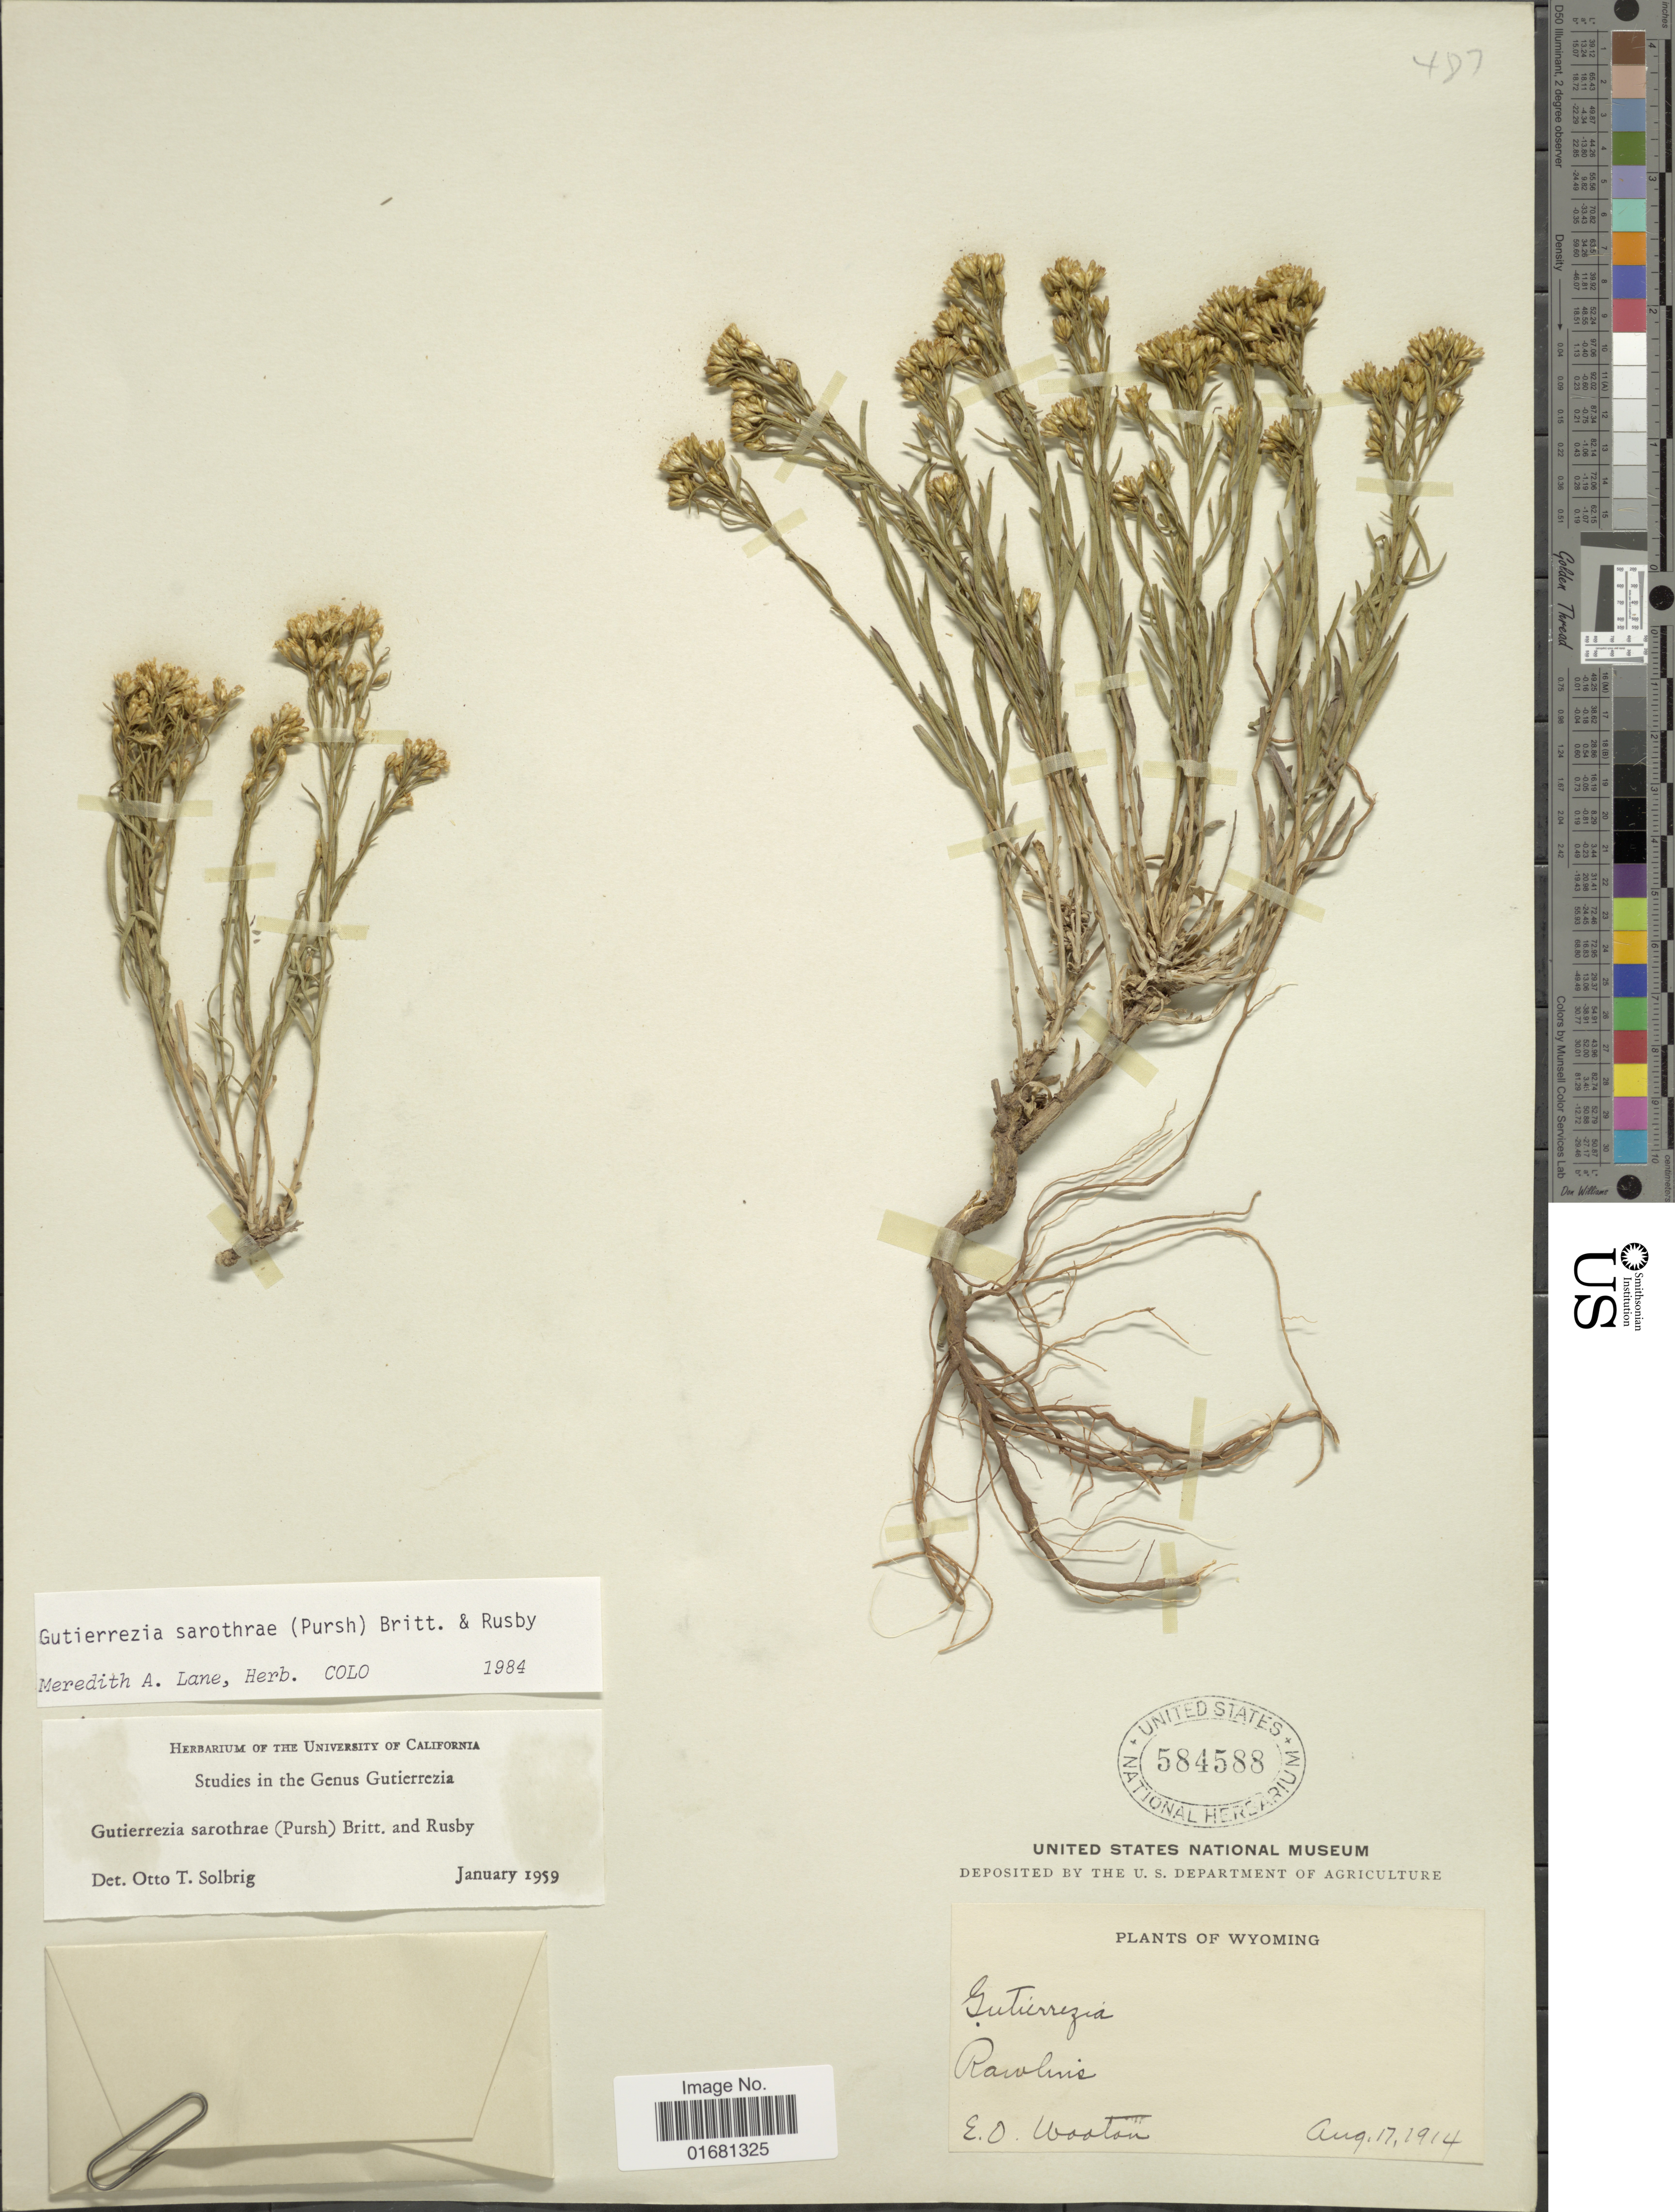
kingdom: Plantae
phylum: Tracheophyta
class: Magnoliopsida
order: Asterales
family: Asteraceae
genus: Gutierrezia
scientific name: Gutierrezia sarothrae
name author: (Pursh) Britton & Rusby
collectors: E. O. Wooton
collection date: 1914-08-17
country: United States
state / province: Wyoming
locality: Rawlins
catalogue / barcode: US 584588